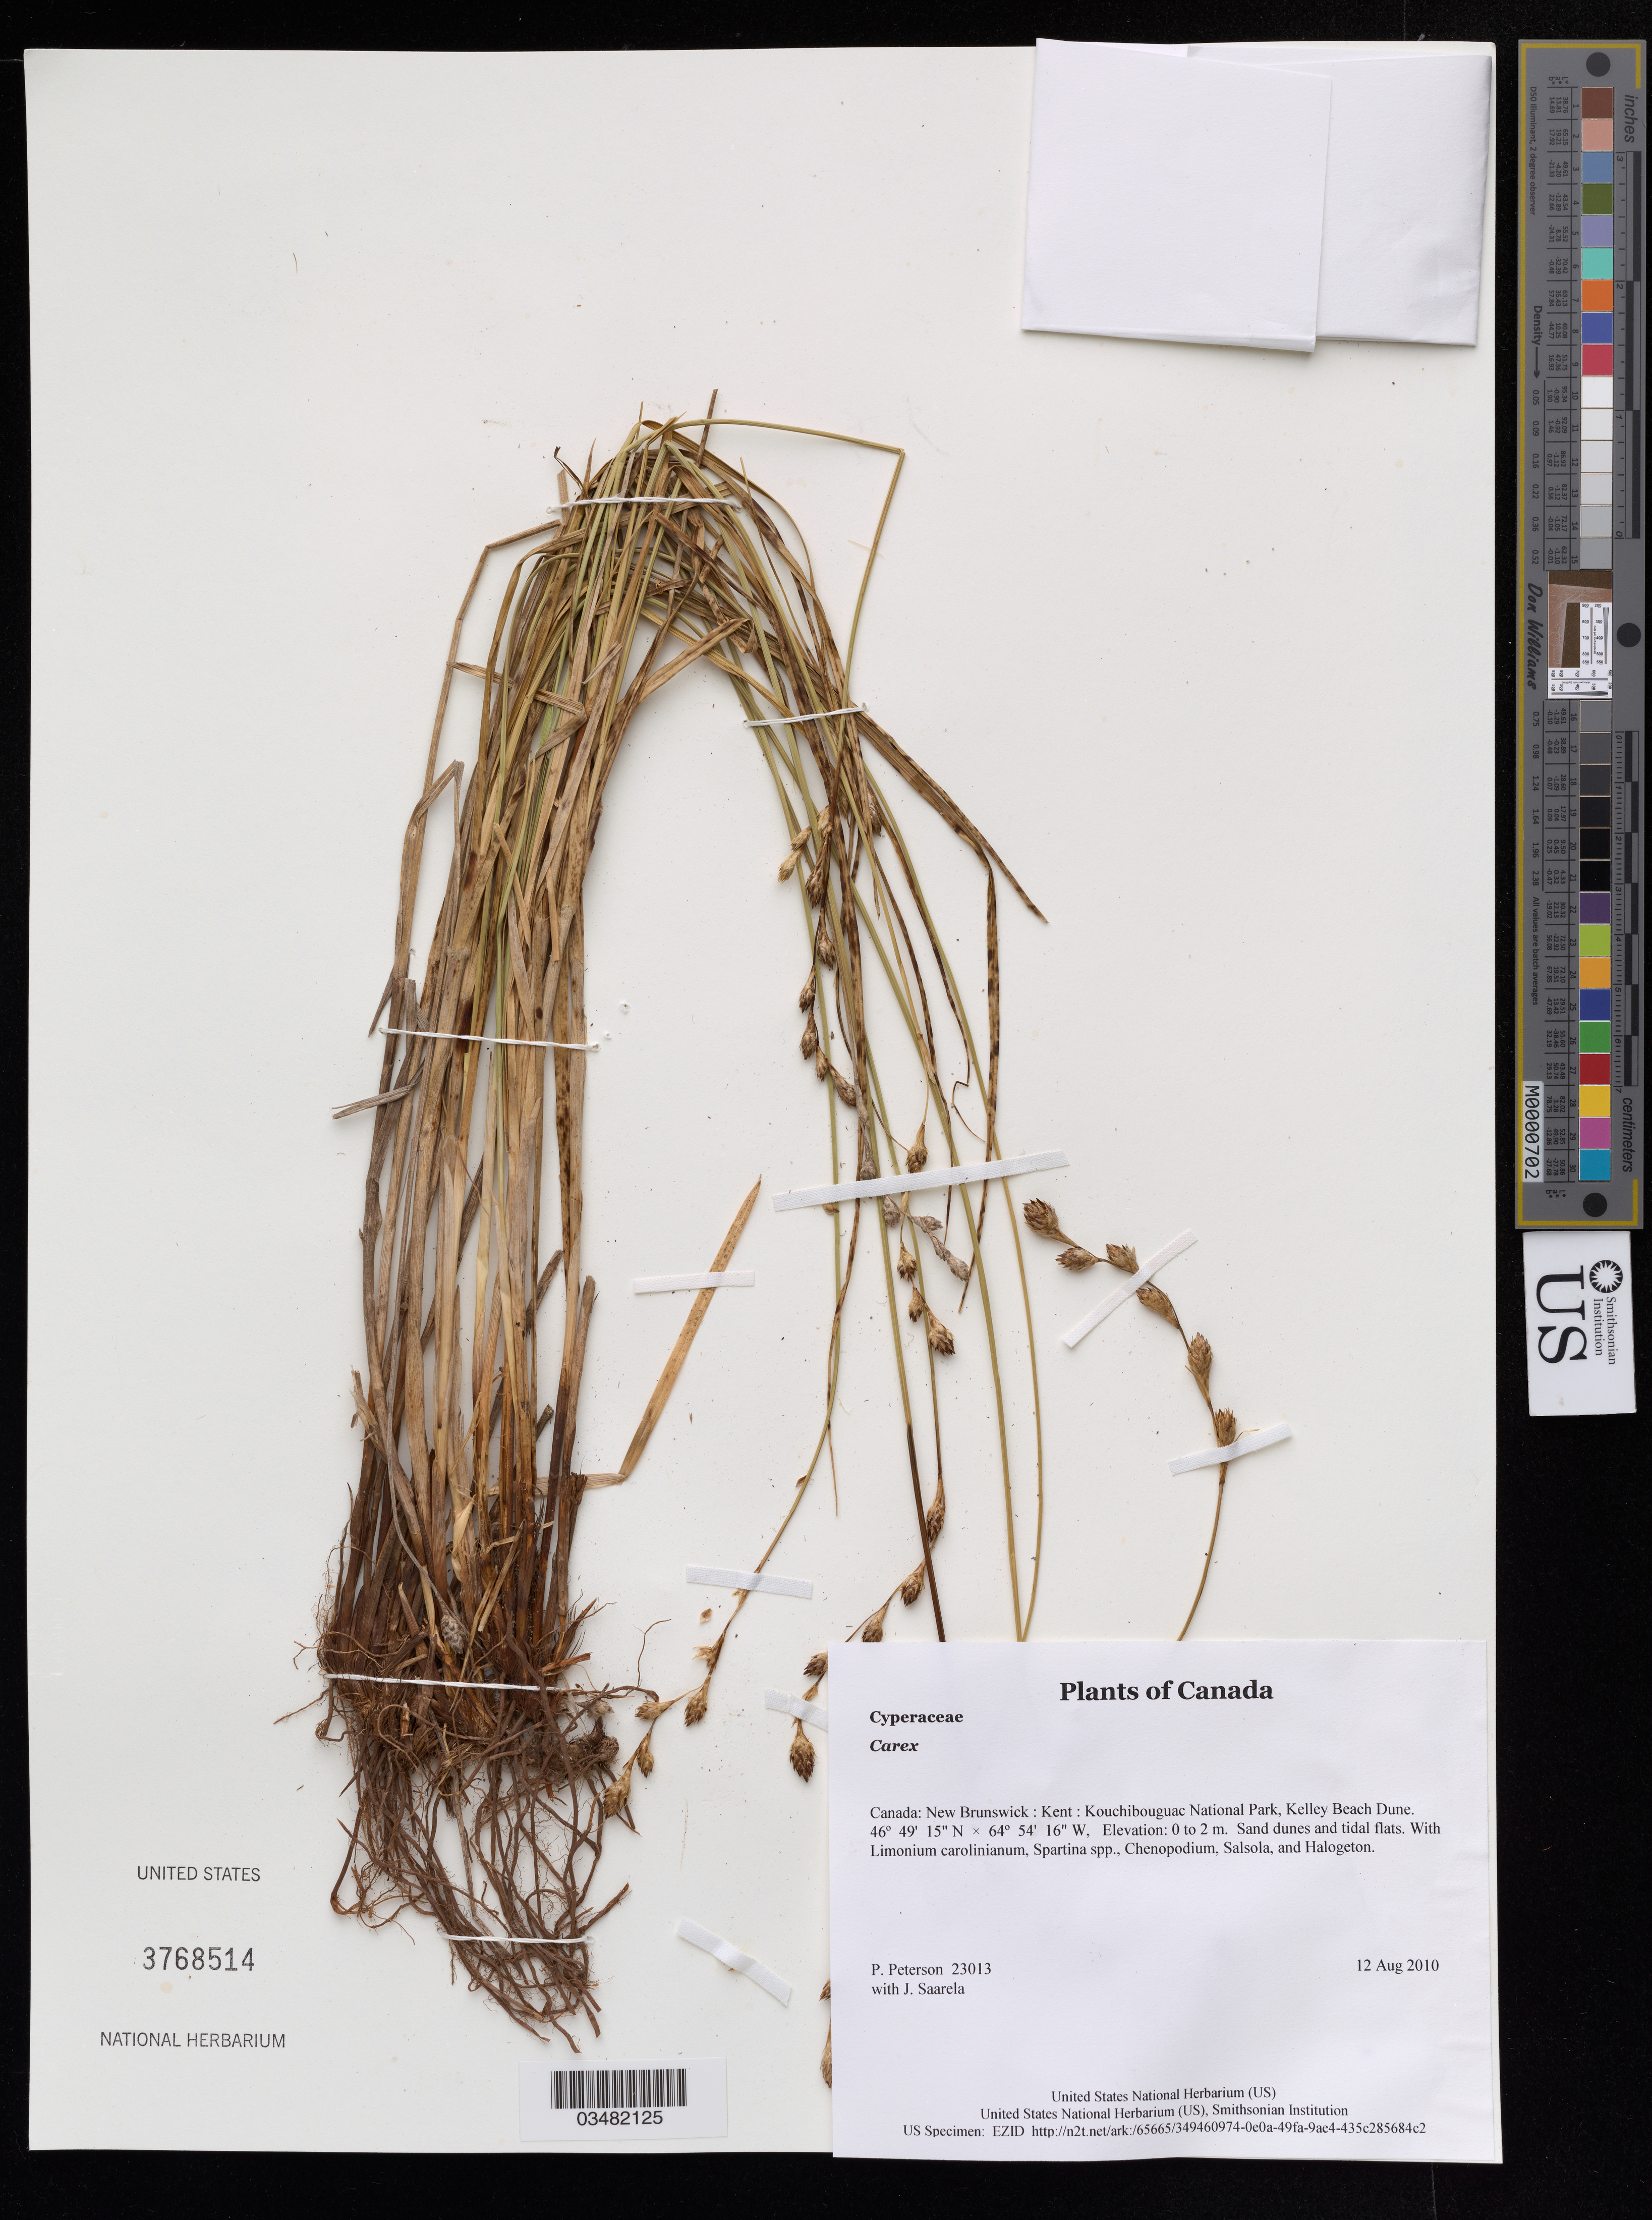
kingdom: Plantae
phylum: Tracheophyta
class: Liliopsida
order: Poales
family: Cyperaceae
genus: Carex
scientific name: Carex sp.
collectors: P. M. Peterson & J. Saarela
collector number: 23013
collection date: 2010-08-12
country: Canada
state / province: New Brunswick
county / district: Kent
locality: Kouchibouguac National Park, Kelley Beach Dune.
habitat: Sand dunes and tidal flats.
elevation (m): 0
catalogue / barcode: US 3768514